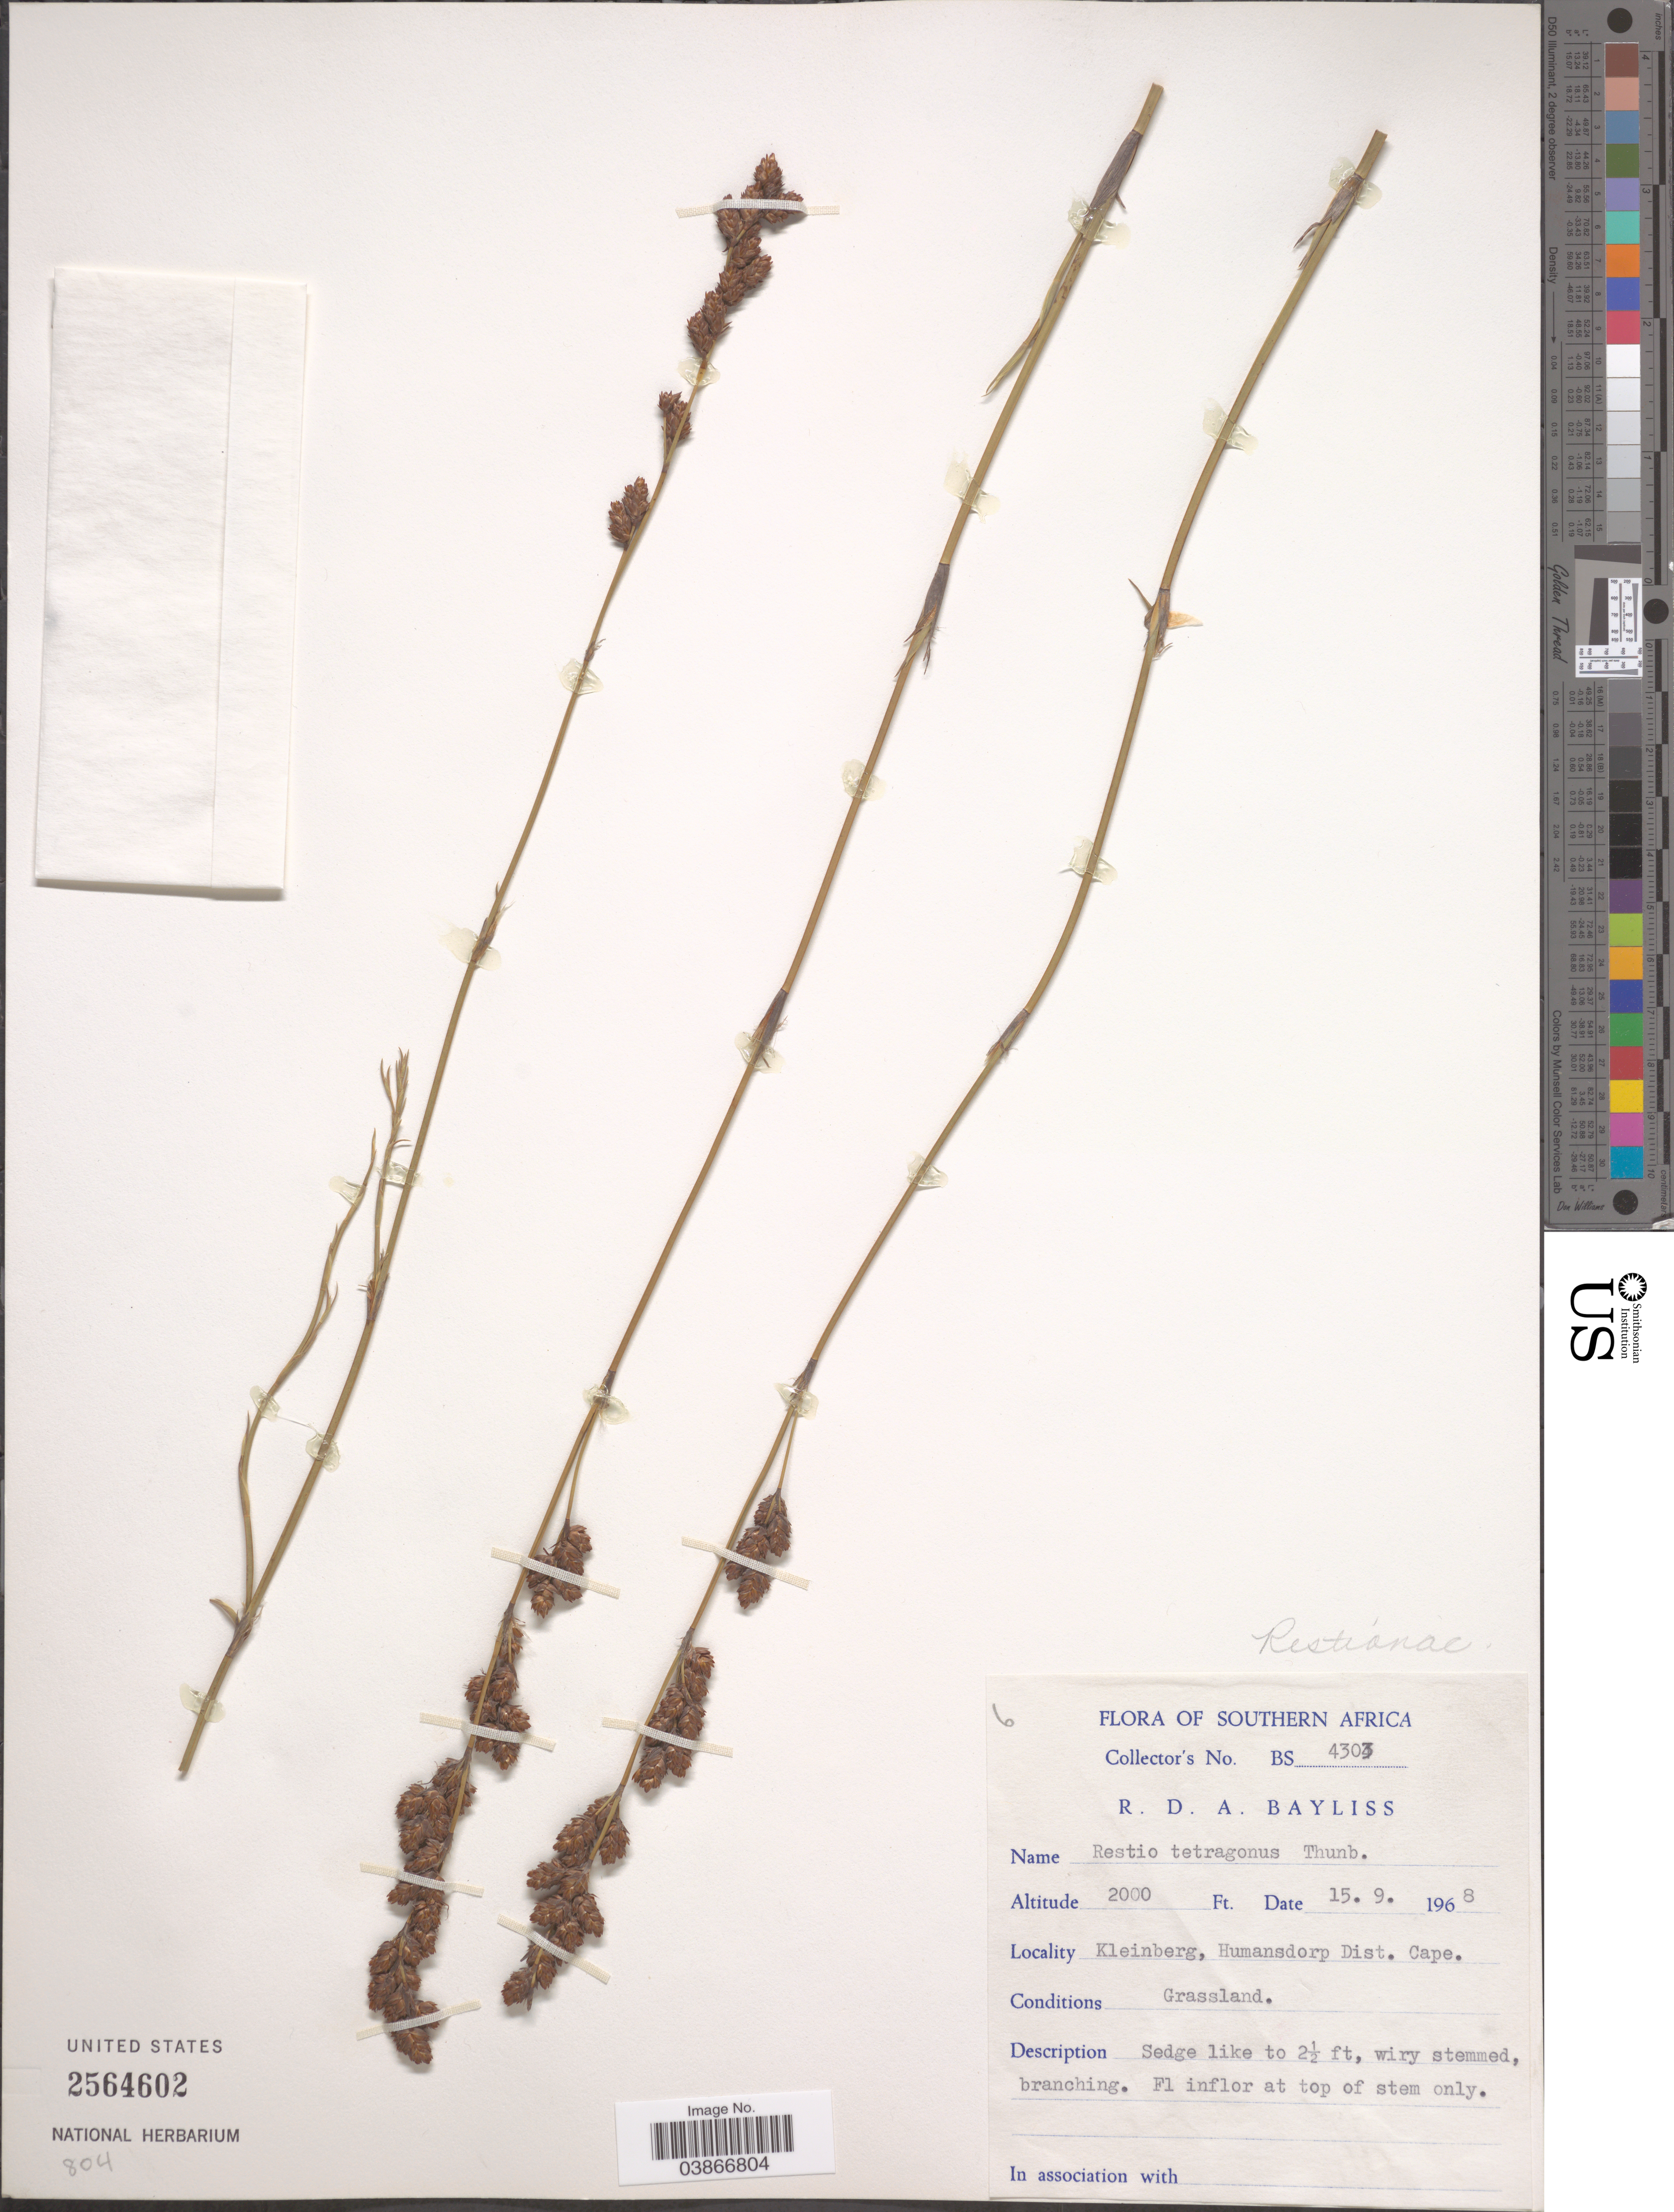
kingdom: Plantae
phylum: Tracheophyta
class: Liliopsida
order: Poales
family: Restionaceae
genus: Restio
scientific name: Restio tetragonus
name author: Thunb.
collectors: R. Bayliss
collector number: BS4303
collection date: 1968-09-15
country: South Africa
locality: Southern Africa. Kleinberg, Humansdorp Dist. Cape.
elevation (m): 610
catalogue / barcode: US 254602